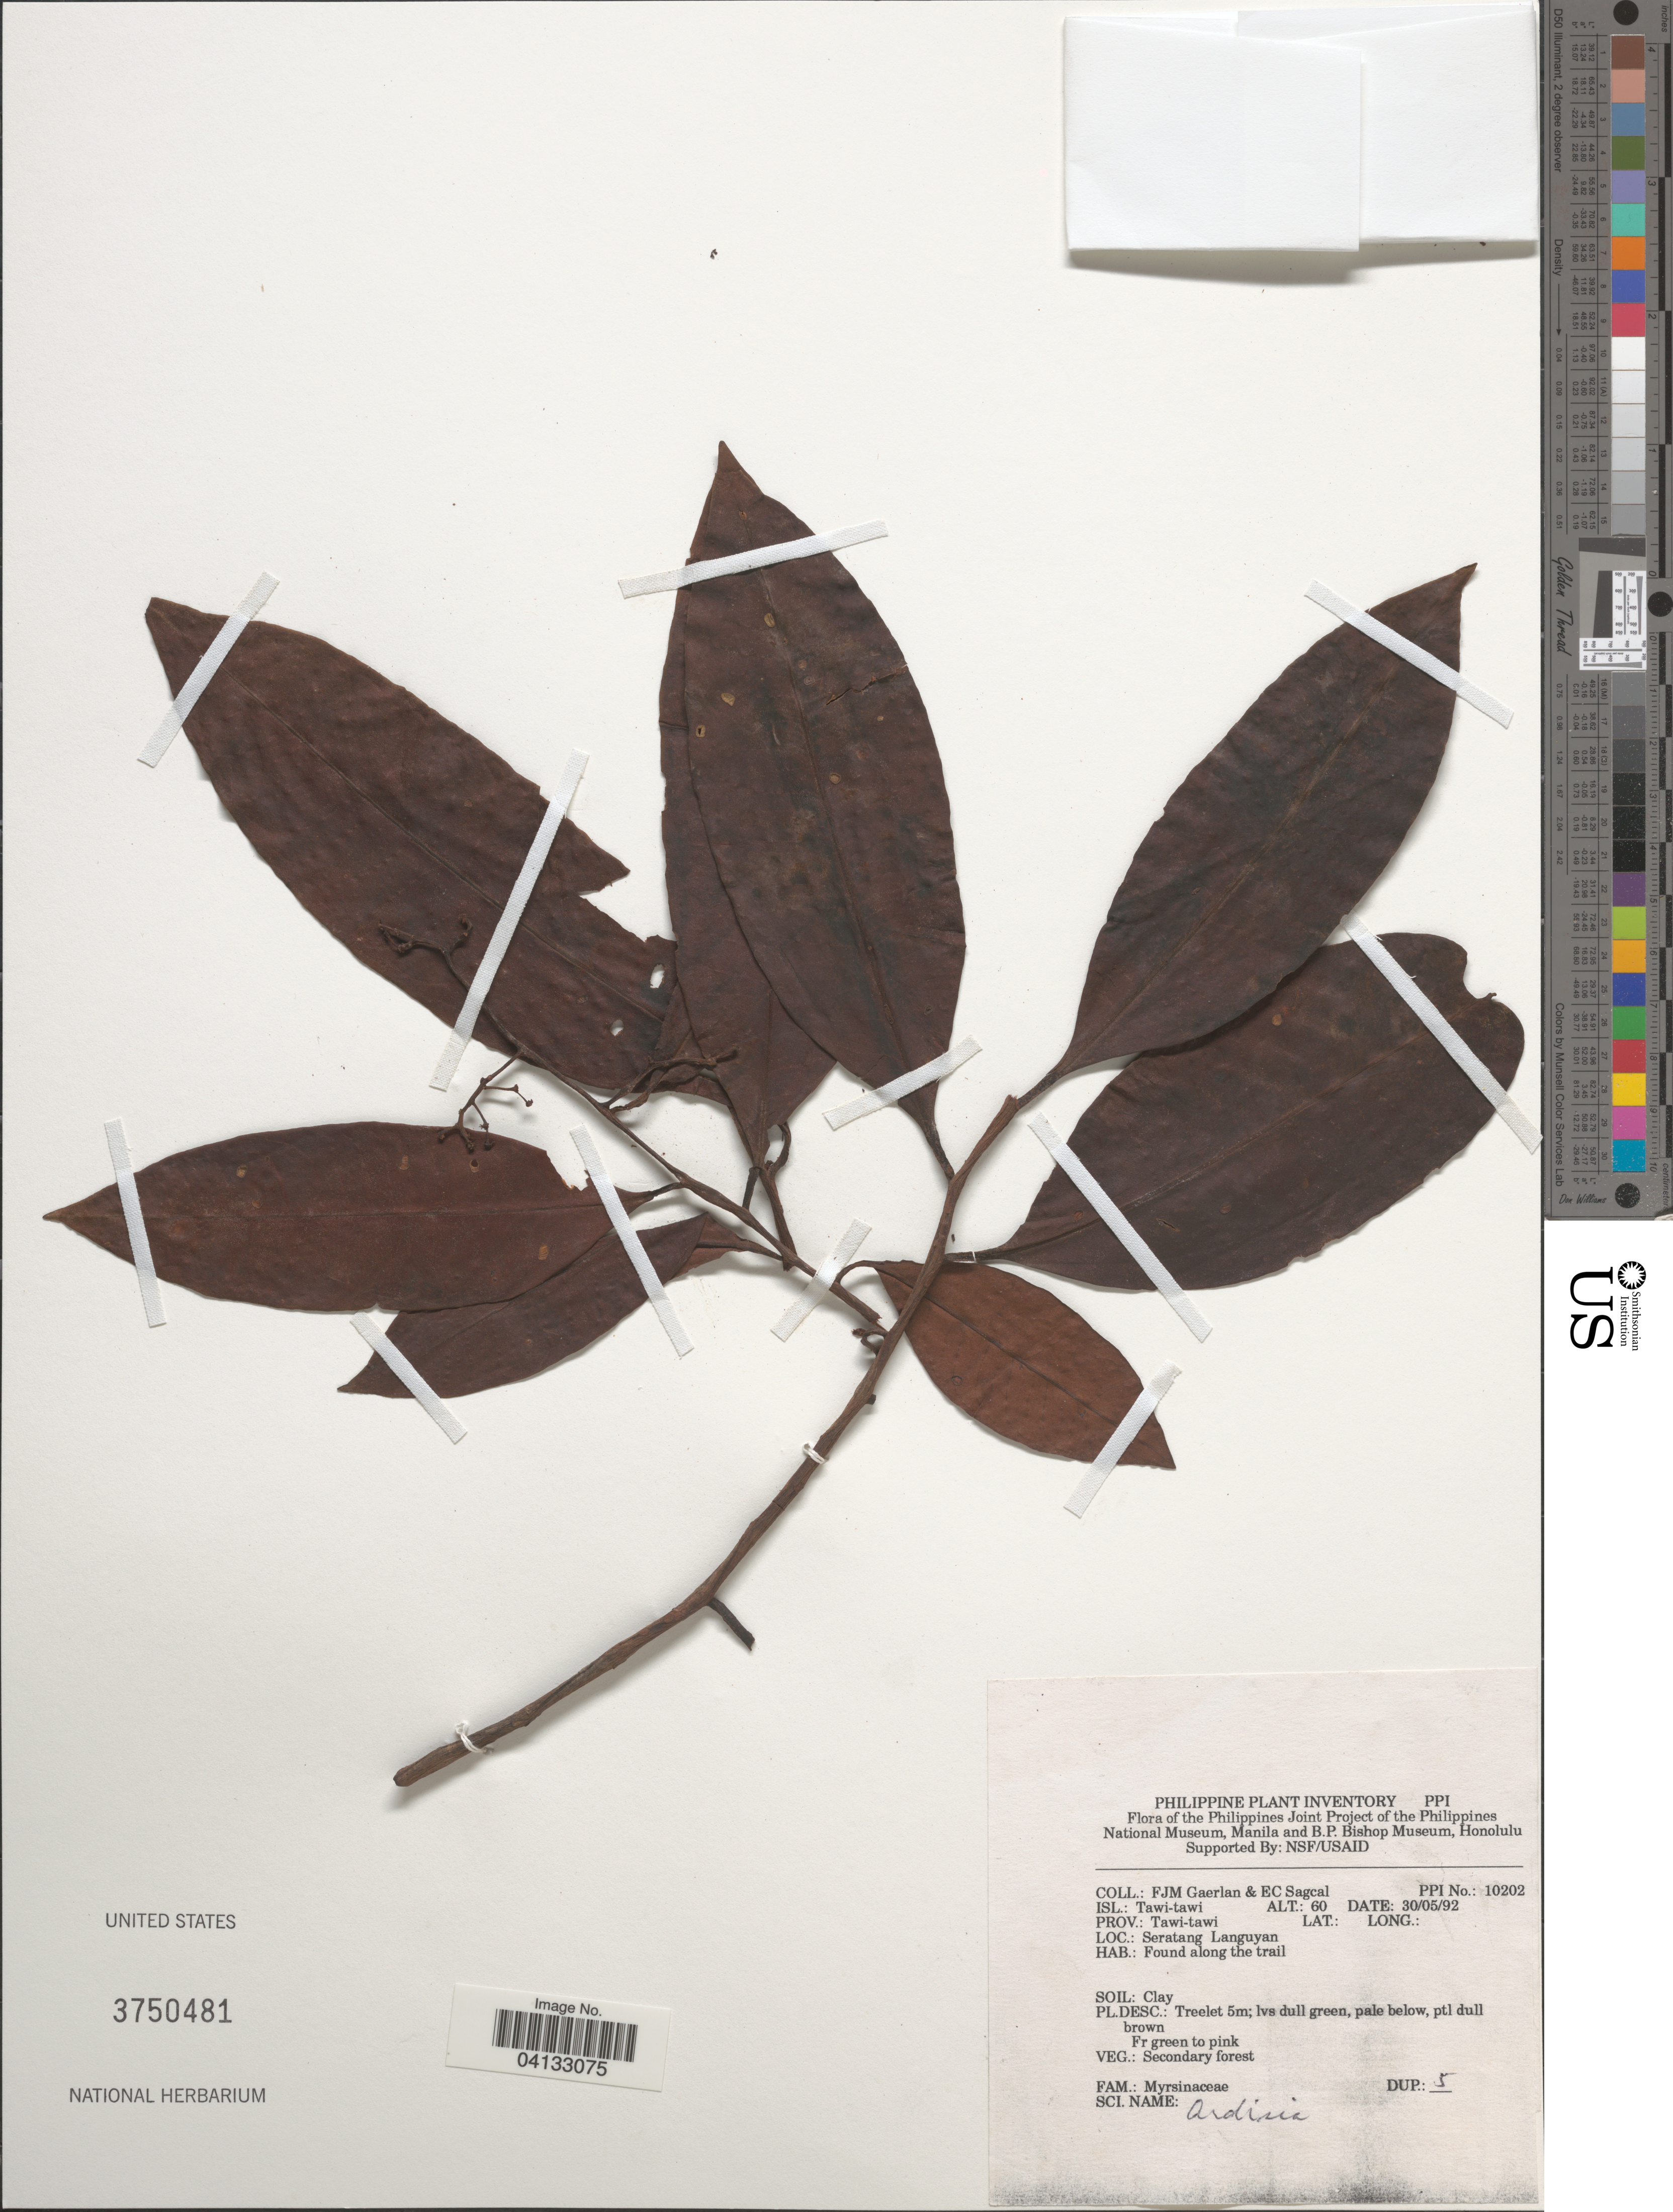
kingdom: Plantae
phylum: Tracheophyta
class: Magnoliopsida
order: Ericales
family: Primulaceae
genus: Ardisia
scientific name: Ardisia sp.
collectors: F. Gaerlan & E. Sagcal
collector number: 10202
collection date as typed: Transcribed d/m/y: 30/5/92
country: Philippines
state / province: Muslim Mindanao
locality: Isl.: Tawi-tawi. Prov.: Tawi-tawi. Seratang Languyan.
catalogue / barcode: US 3750481